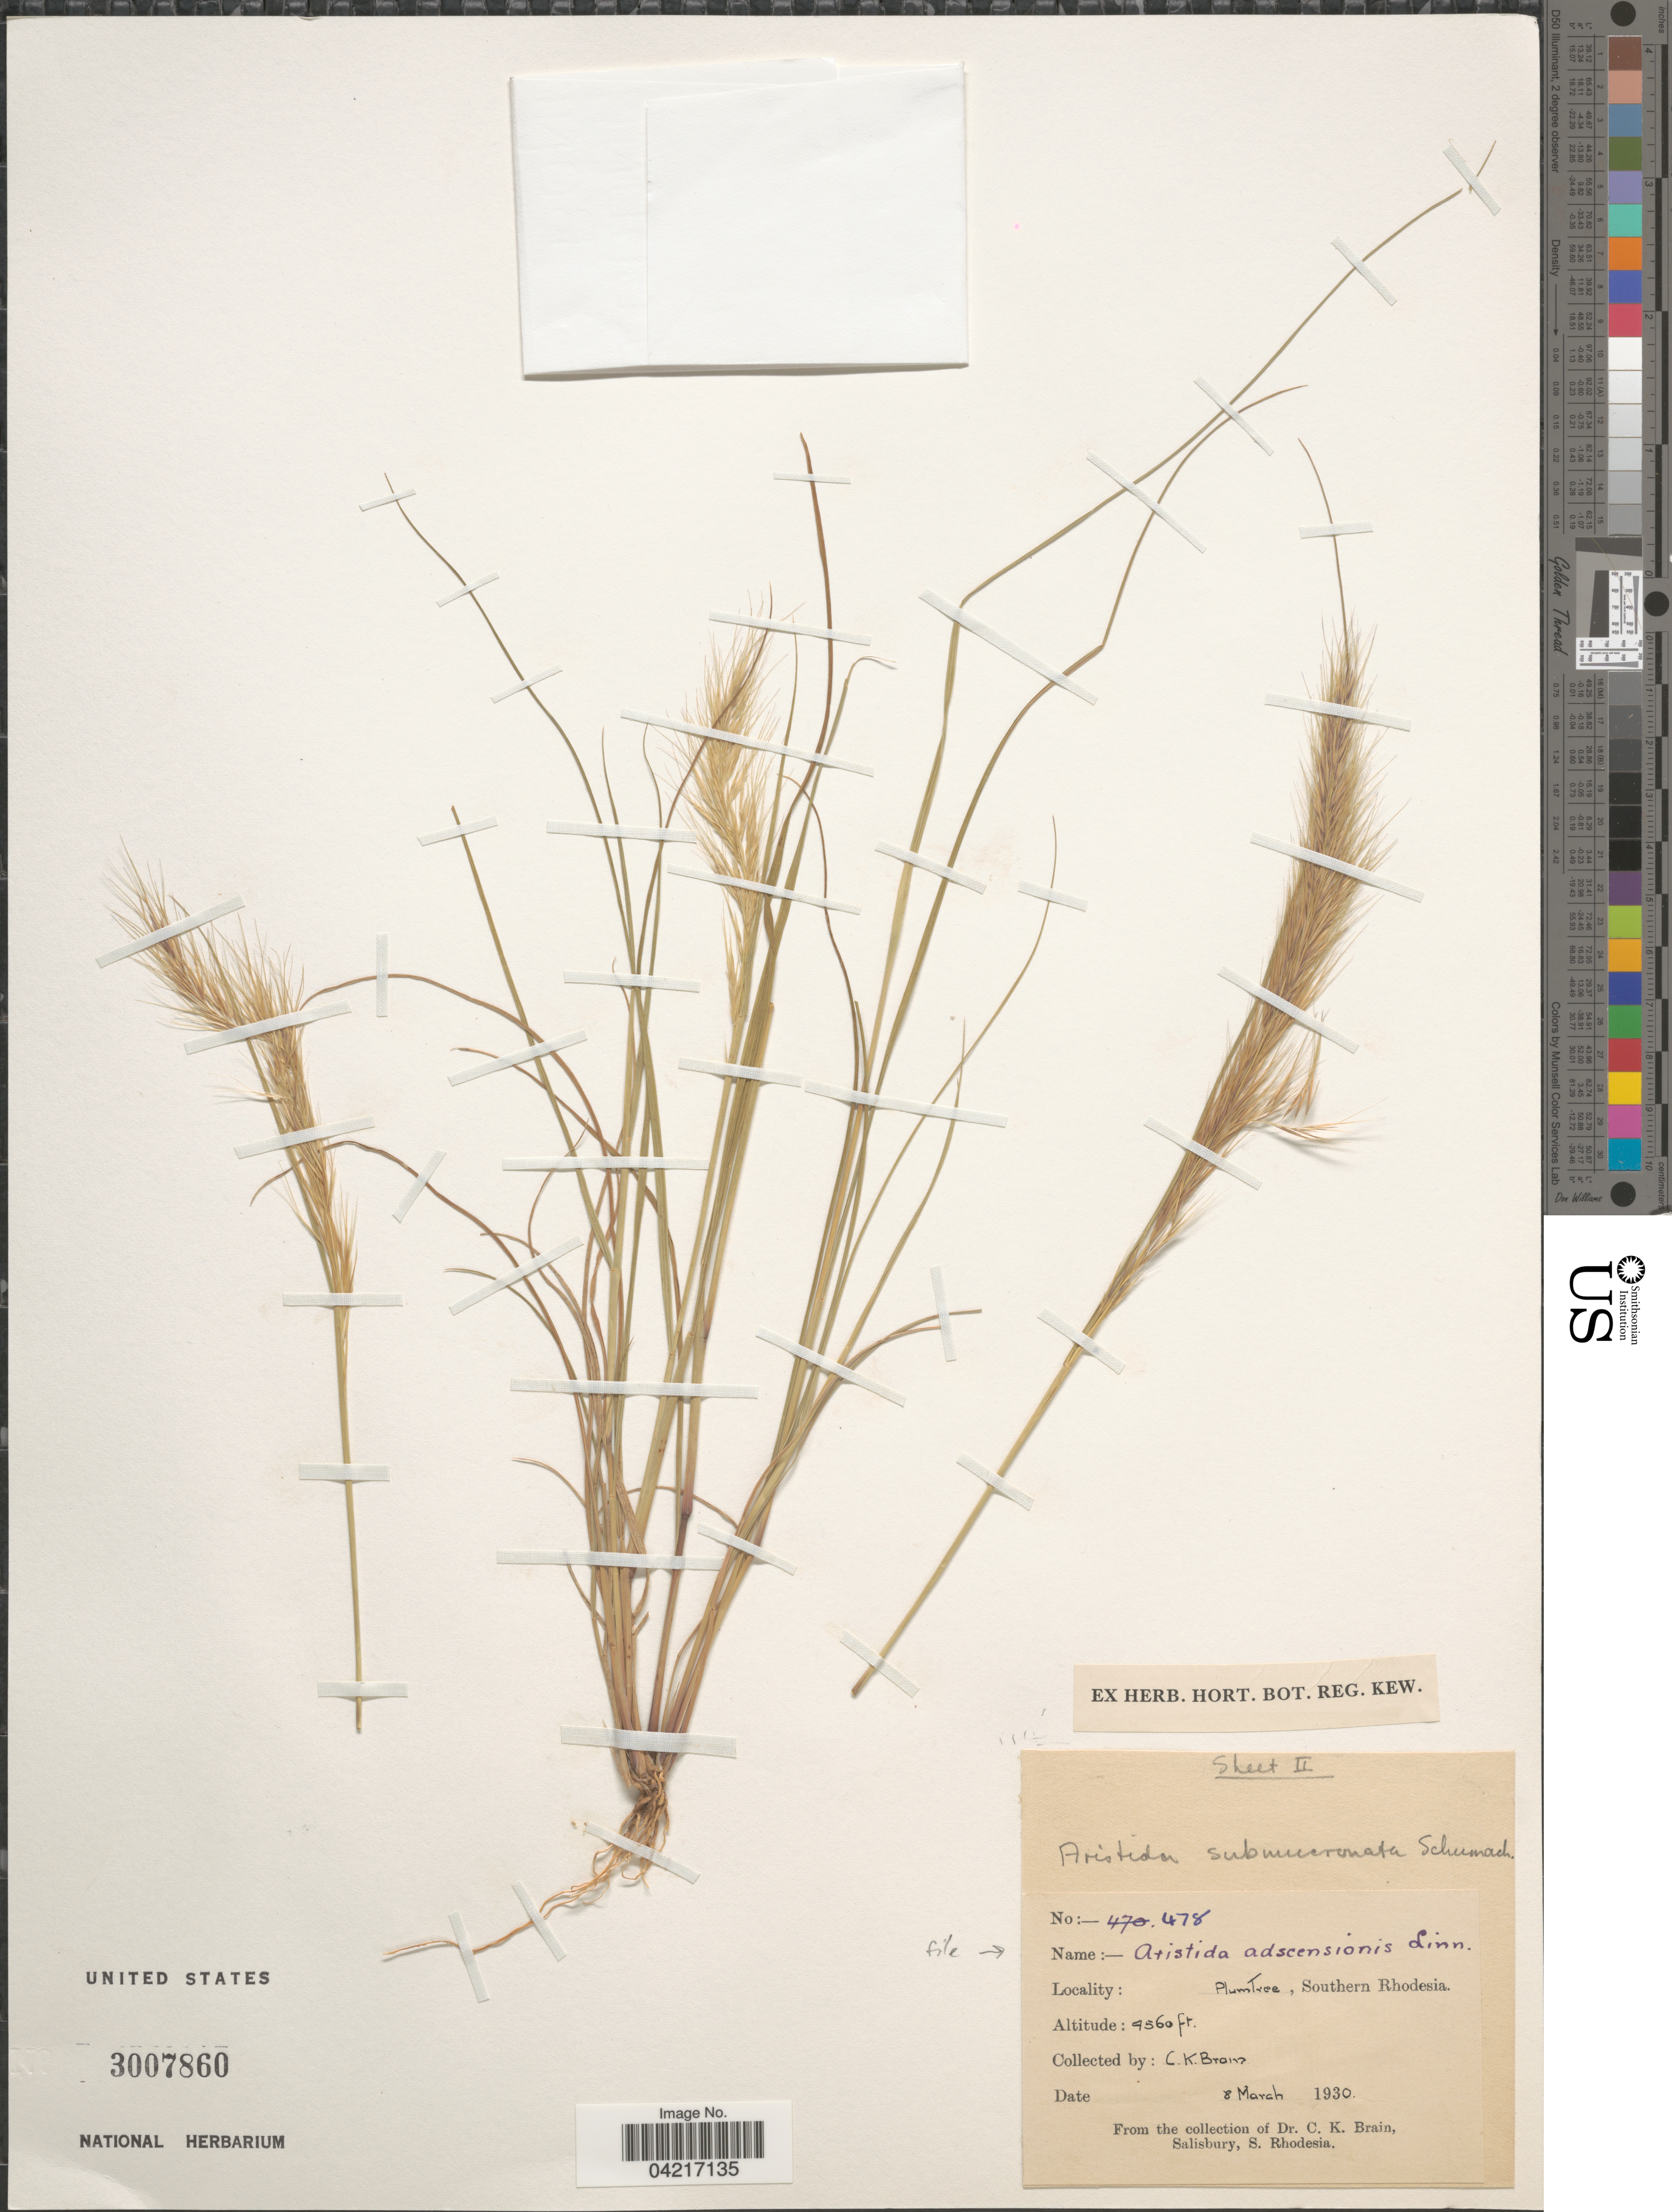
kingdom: Plantae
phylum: Tracheophyta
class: Liliopsida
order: Poales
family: Poaceae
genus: Aristida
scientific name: Aristida adscensionis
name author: L.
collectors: C. Brain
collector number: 478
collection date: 1930-03-08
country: Zimbabwe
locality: PlumTree, Southern Rhodesia.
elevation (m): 1390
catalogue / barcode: US 3007860